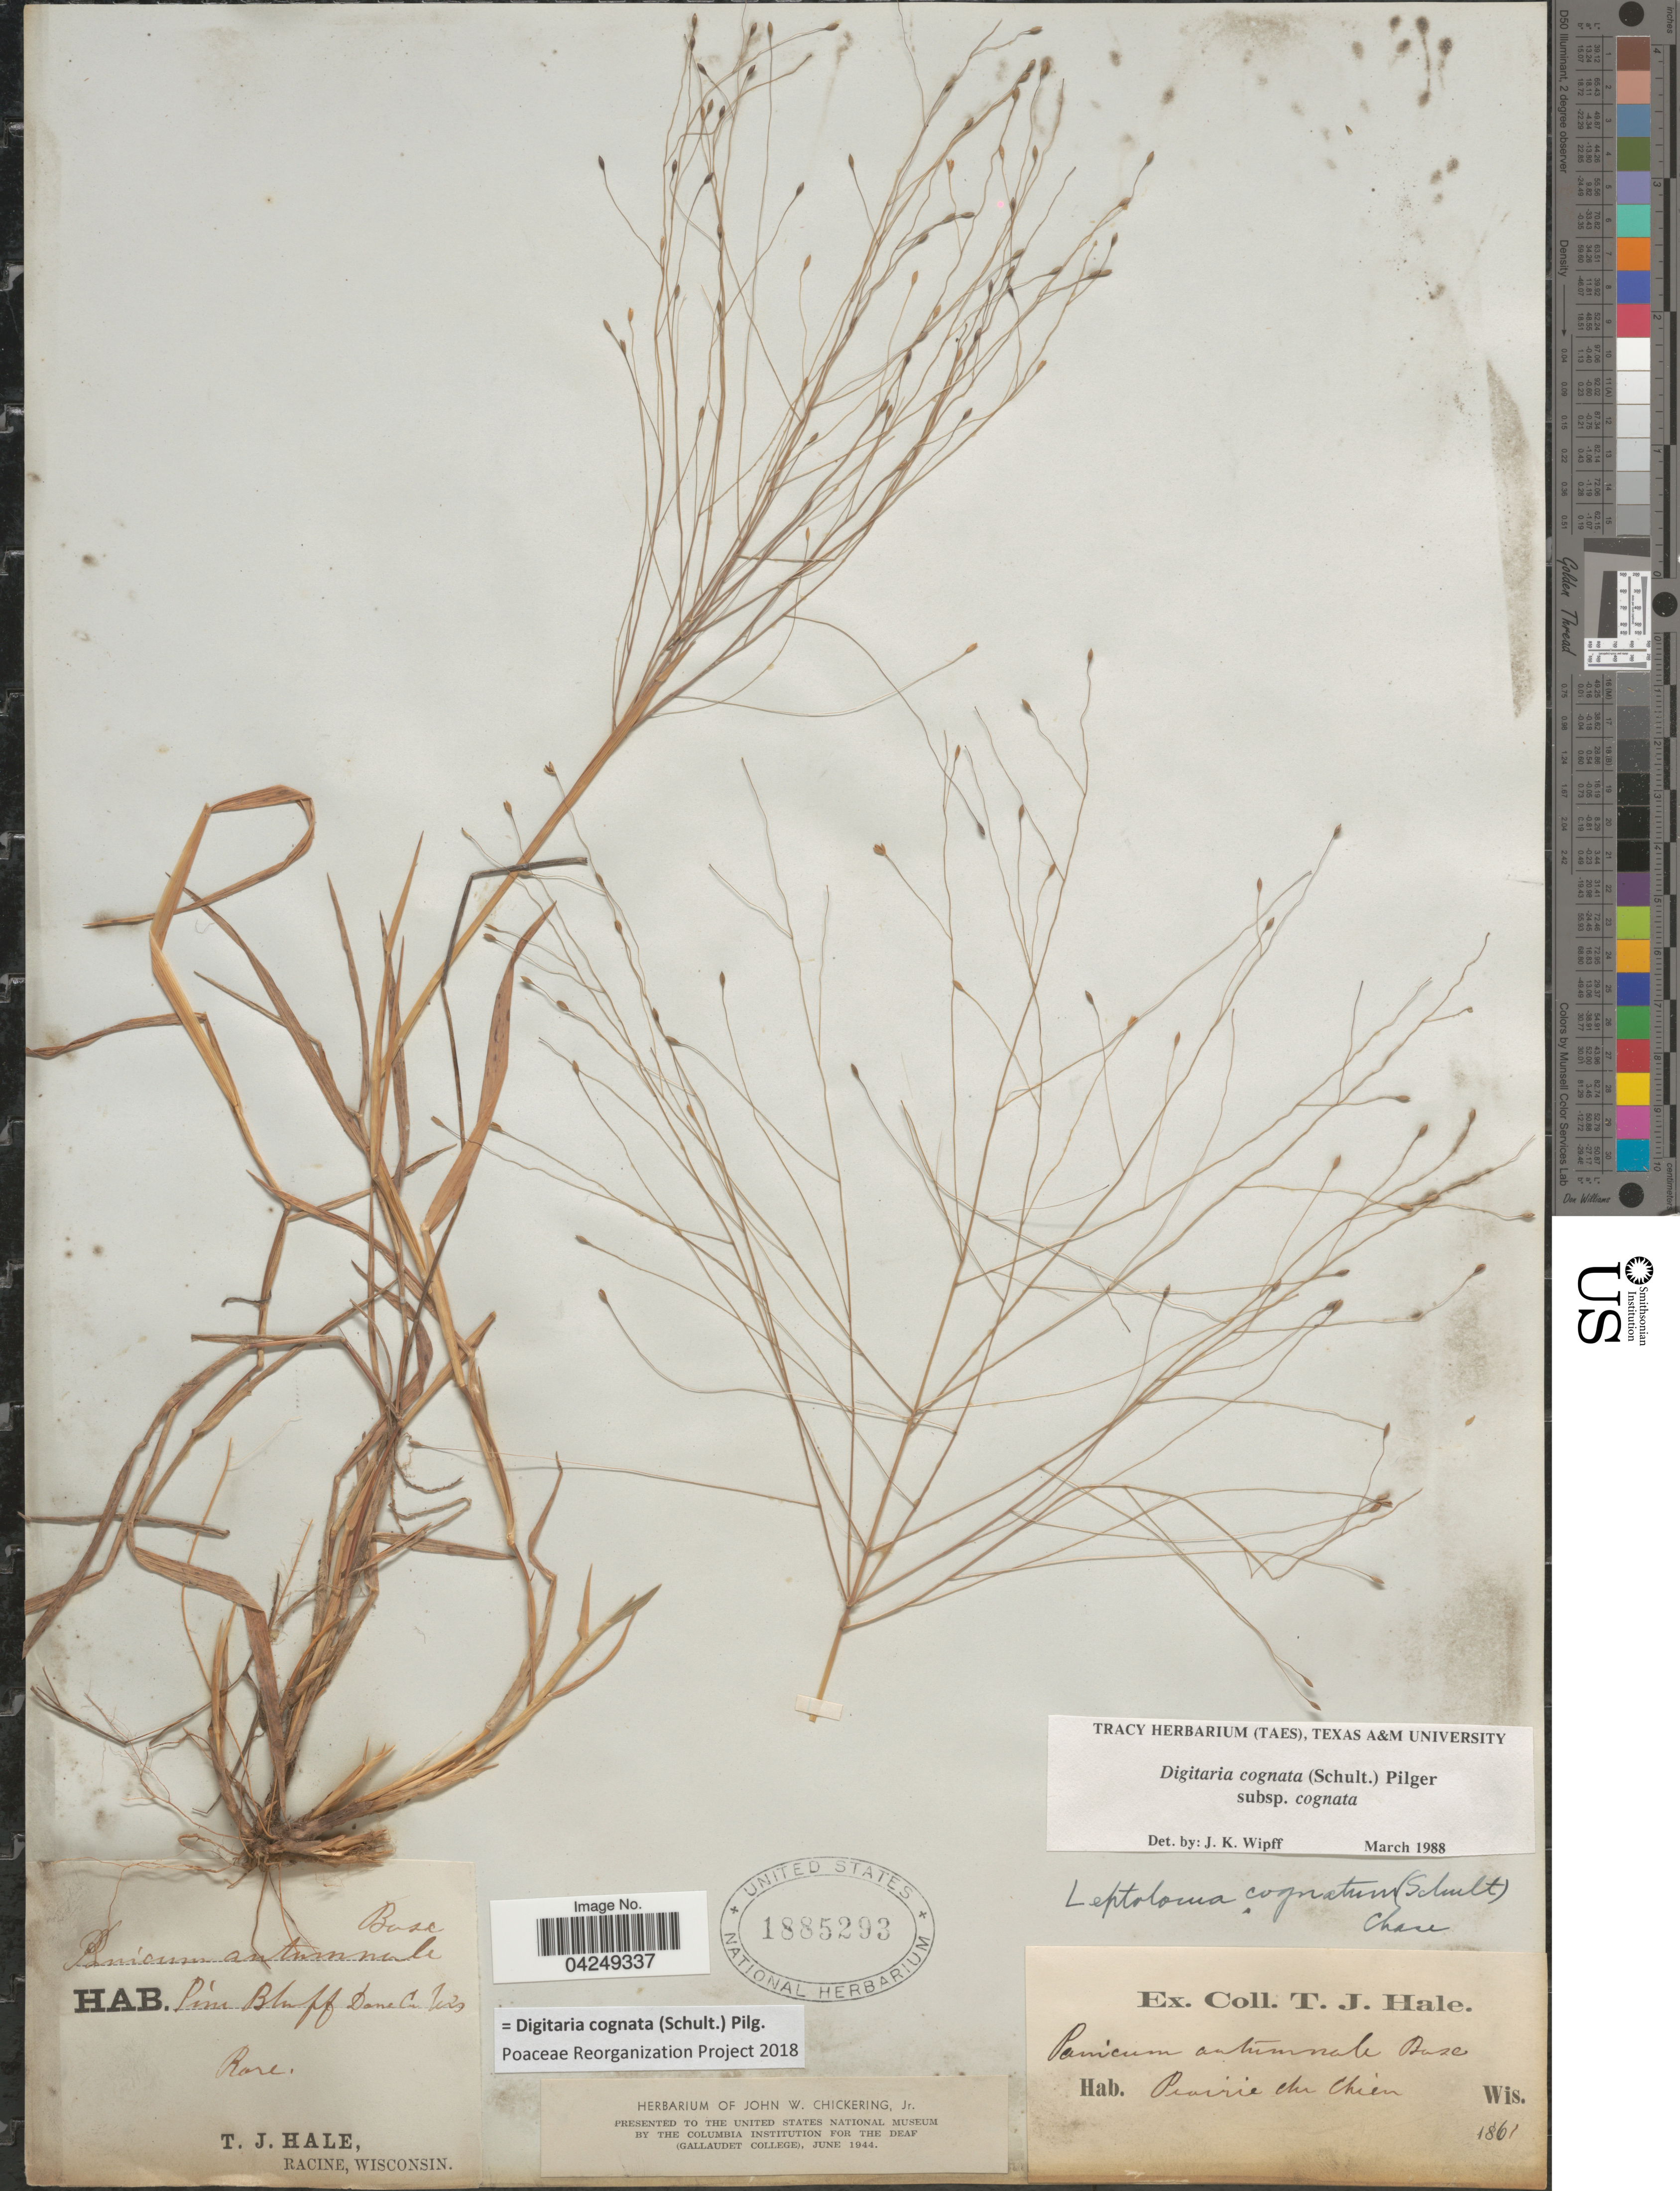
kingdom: Plantae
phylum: Tracheophyta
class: Liliopsida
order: Poales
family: Poaceae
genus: Digitaria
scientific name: Digitaria cognata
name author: (Scult.) Pilg.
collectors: T. Hale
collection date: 1861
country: United States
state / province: Wisconsin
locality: Pine Bluff Dane Co. Prairie du Chien.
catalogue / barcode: US 1885293